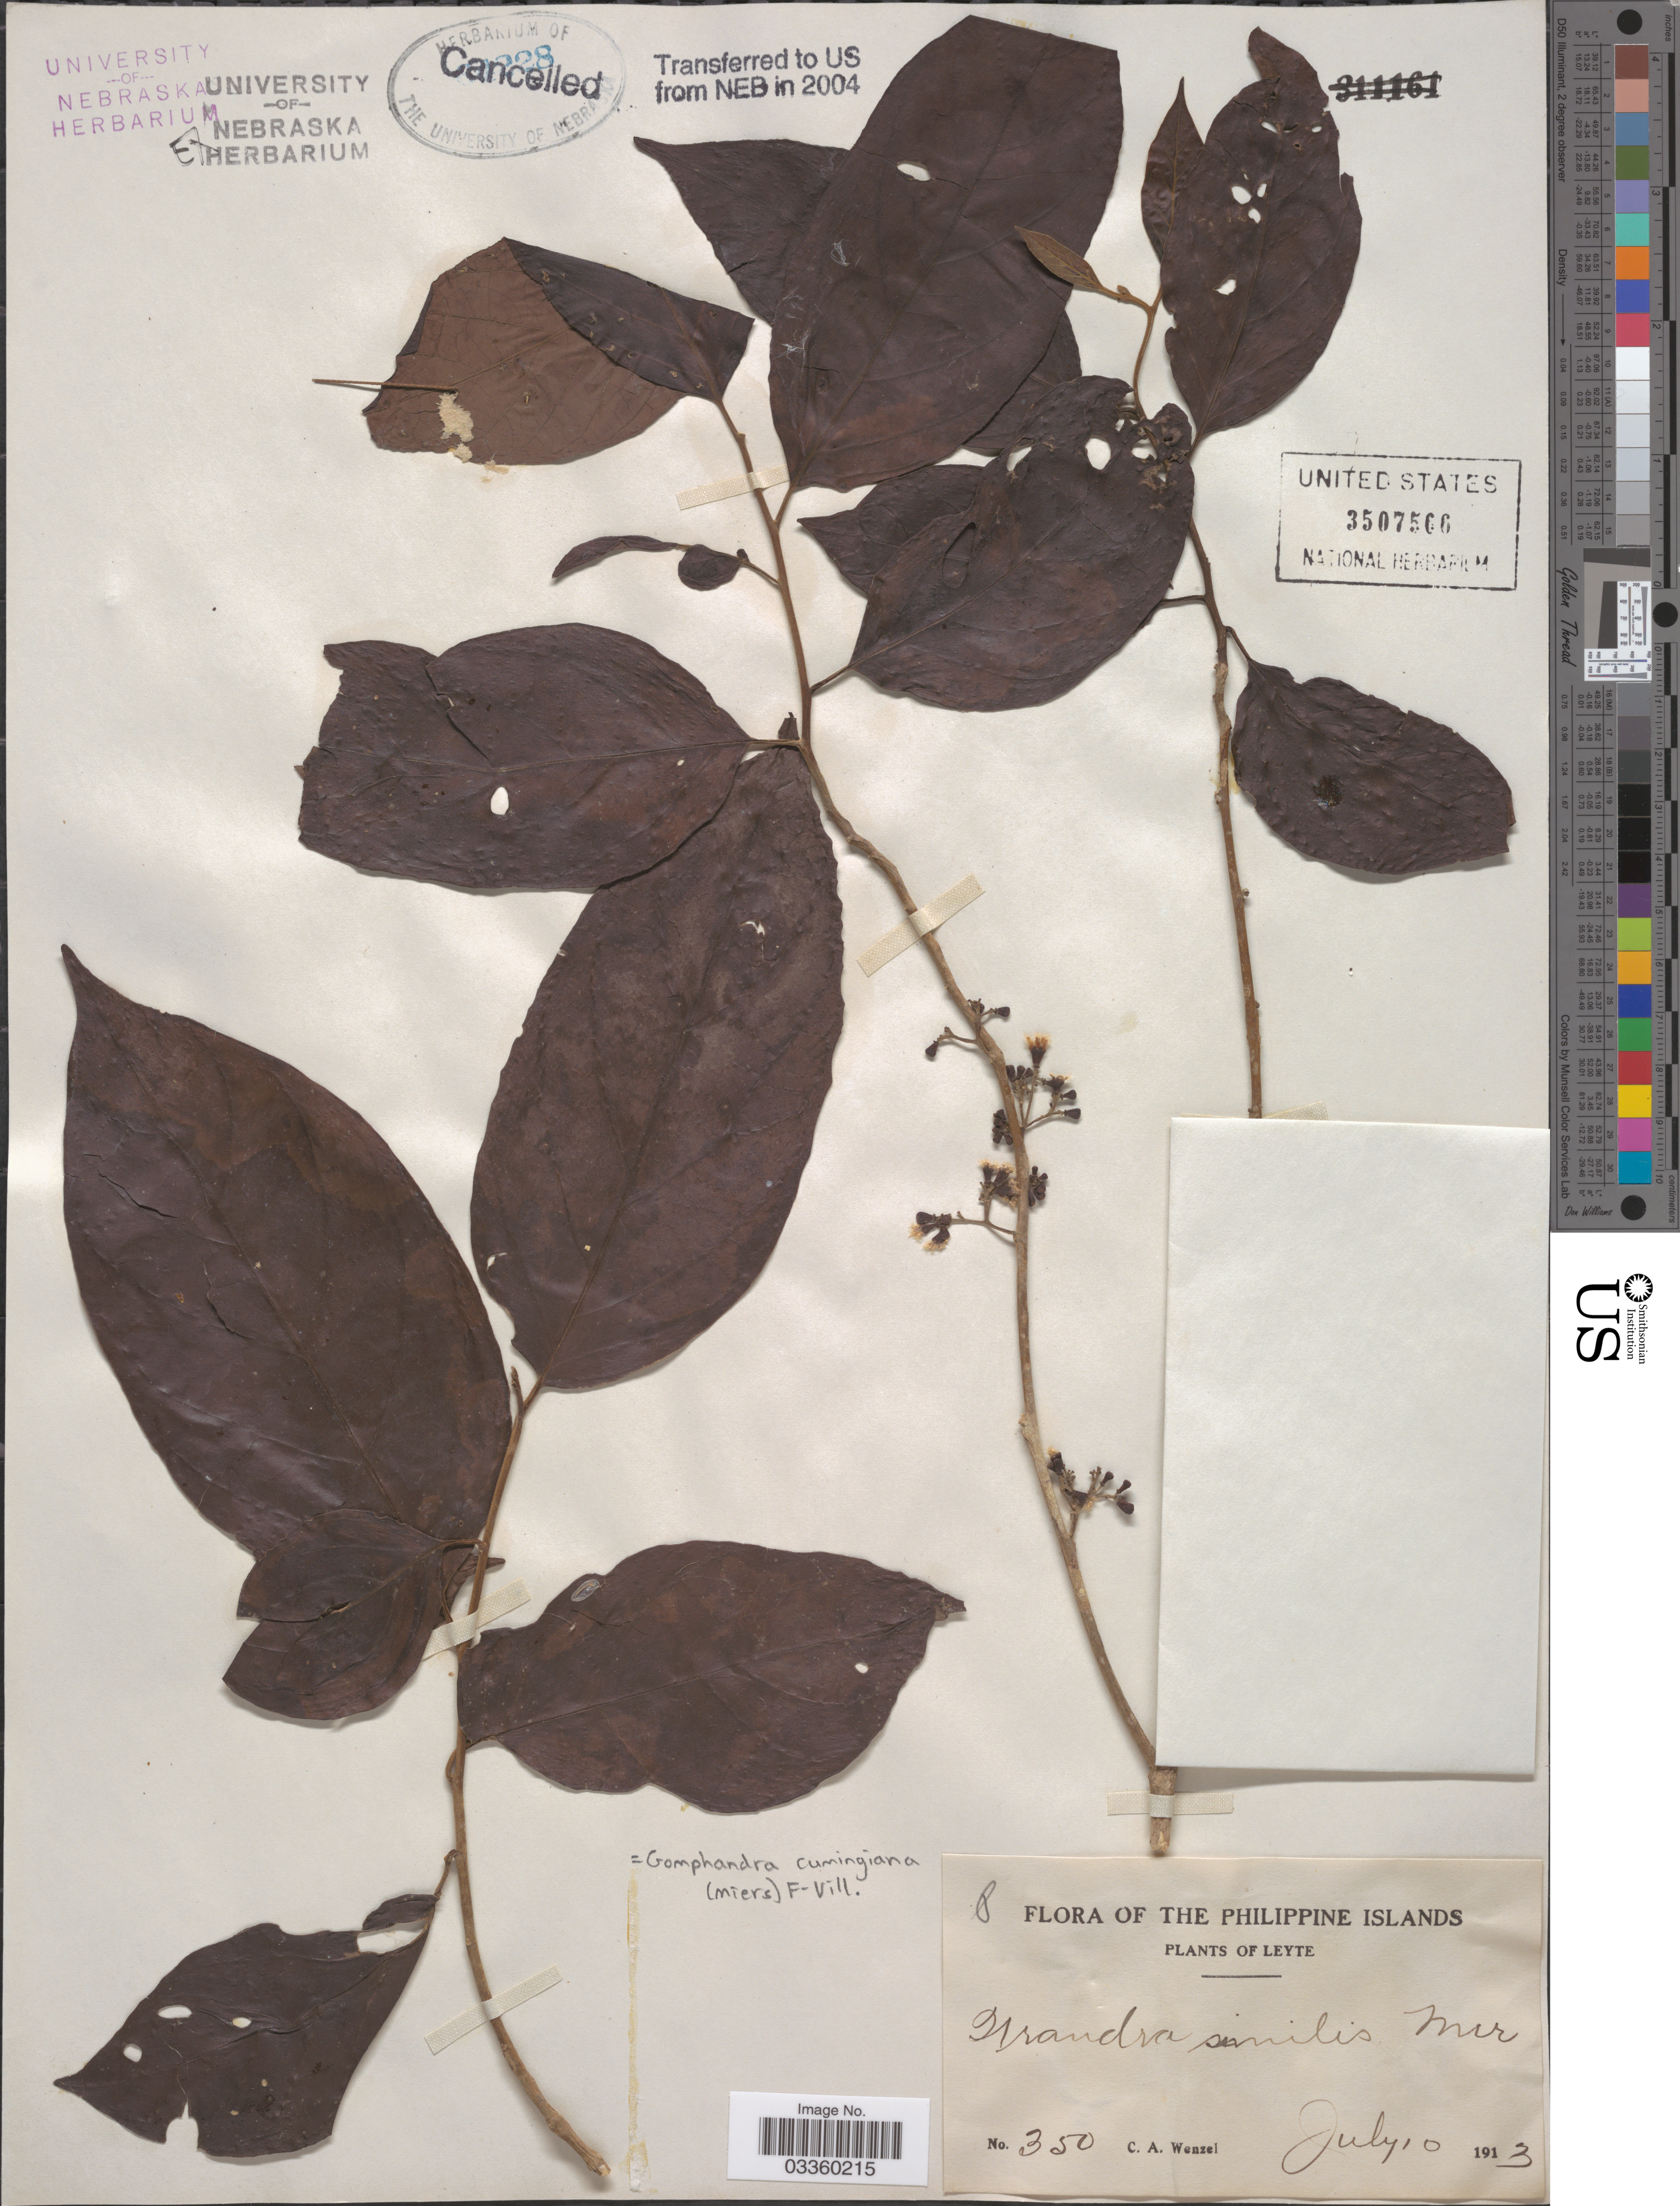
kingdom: Plantae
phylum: Tracheophyta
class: Magnoliopsida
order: Cardiopteridales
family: Stemonuraceae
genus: Gomphandra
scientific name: Gomphandra cumingiana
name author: (Miers) Fern.-Vill.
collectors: C. Wenzel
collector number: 350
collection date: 1913-07-10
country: Philippines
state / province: Eastern Visayas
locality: Leyte.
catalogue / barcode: US 3507566